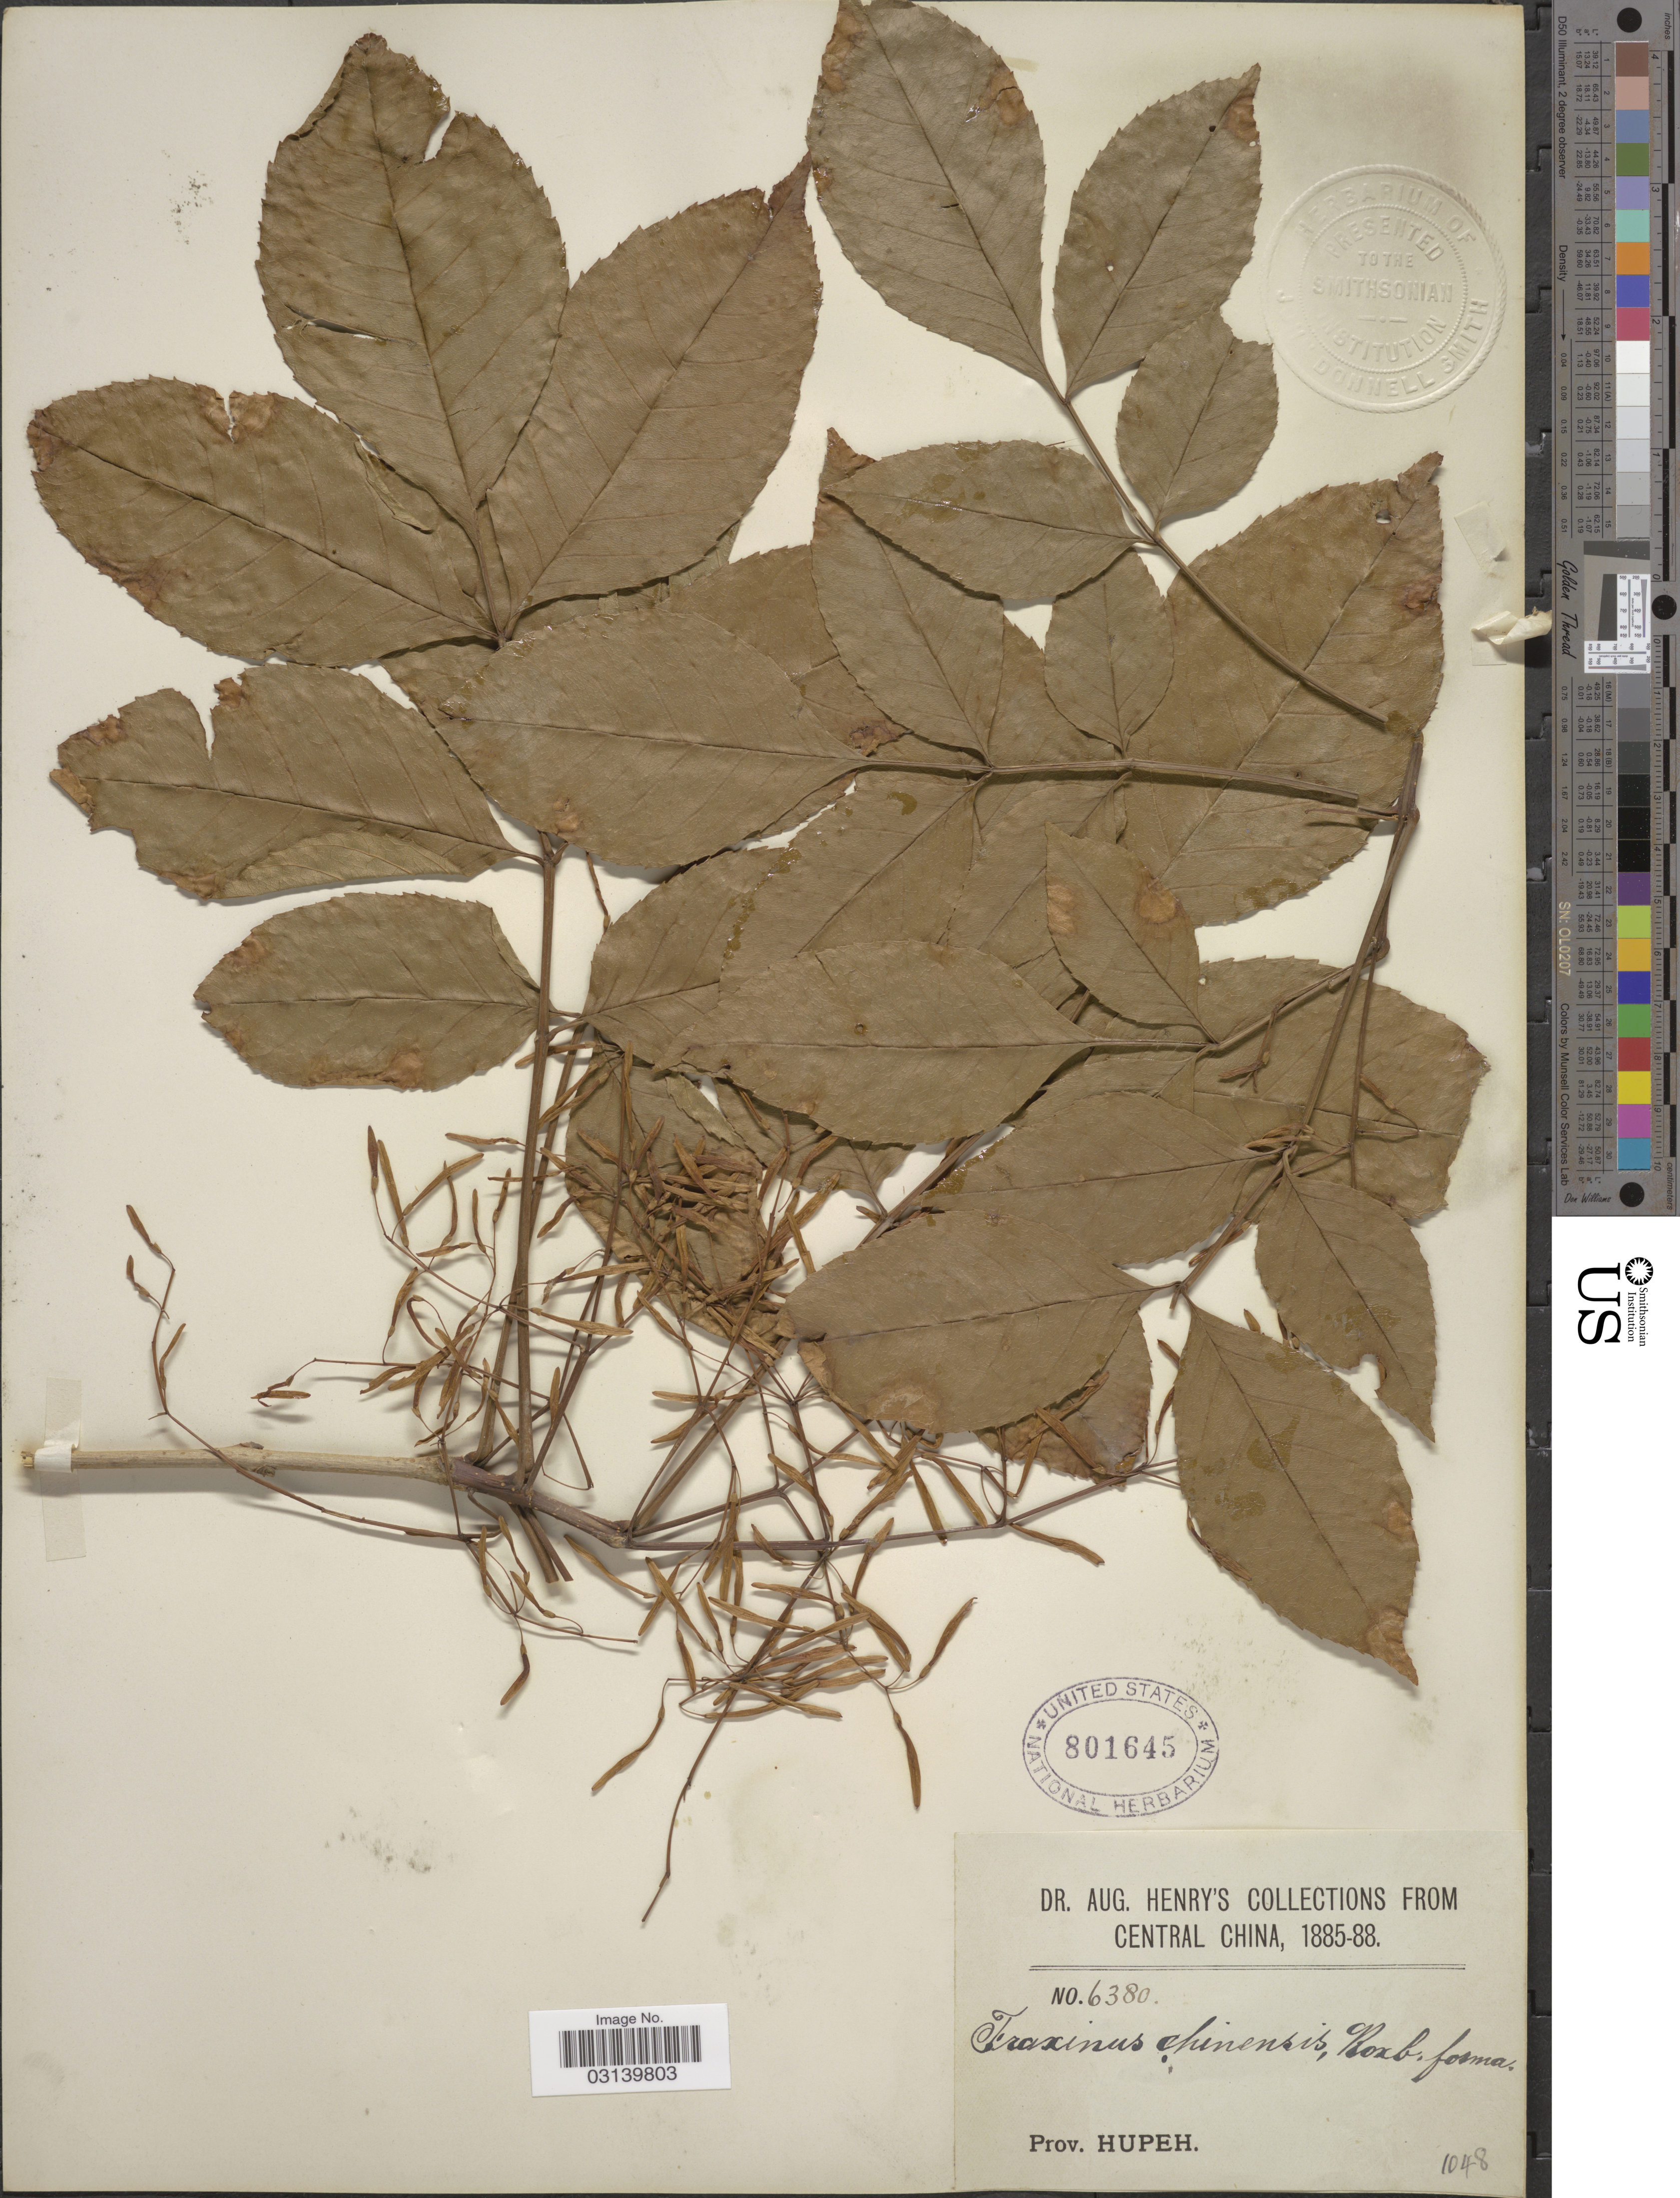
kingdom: Plantae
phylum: Tracheophyta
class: Magnoliopsida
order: Lamiales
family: Oleaceae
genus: Fraxinus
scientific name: Fraxinus chinensis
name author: Roxb.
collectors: A. Henry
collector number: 6380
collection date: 1885/1888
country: China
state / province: Hubei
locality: Central China, Prov. Hupeh.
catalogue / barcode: US 801645